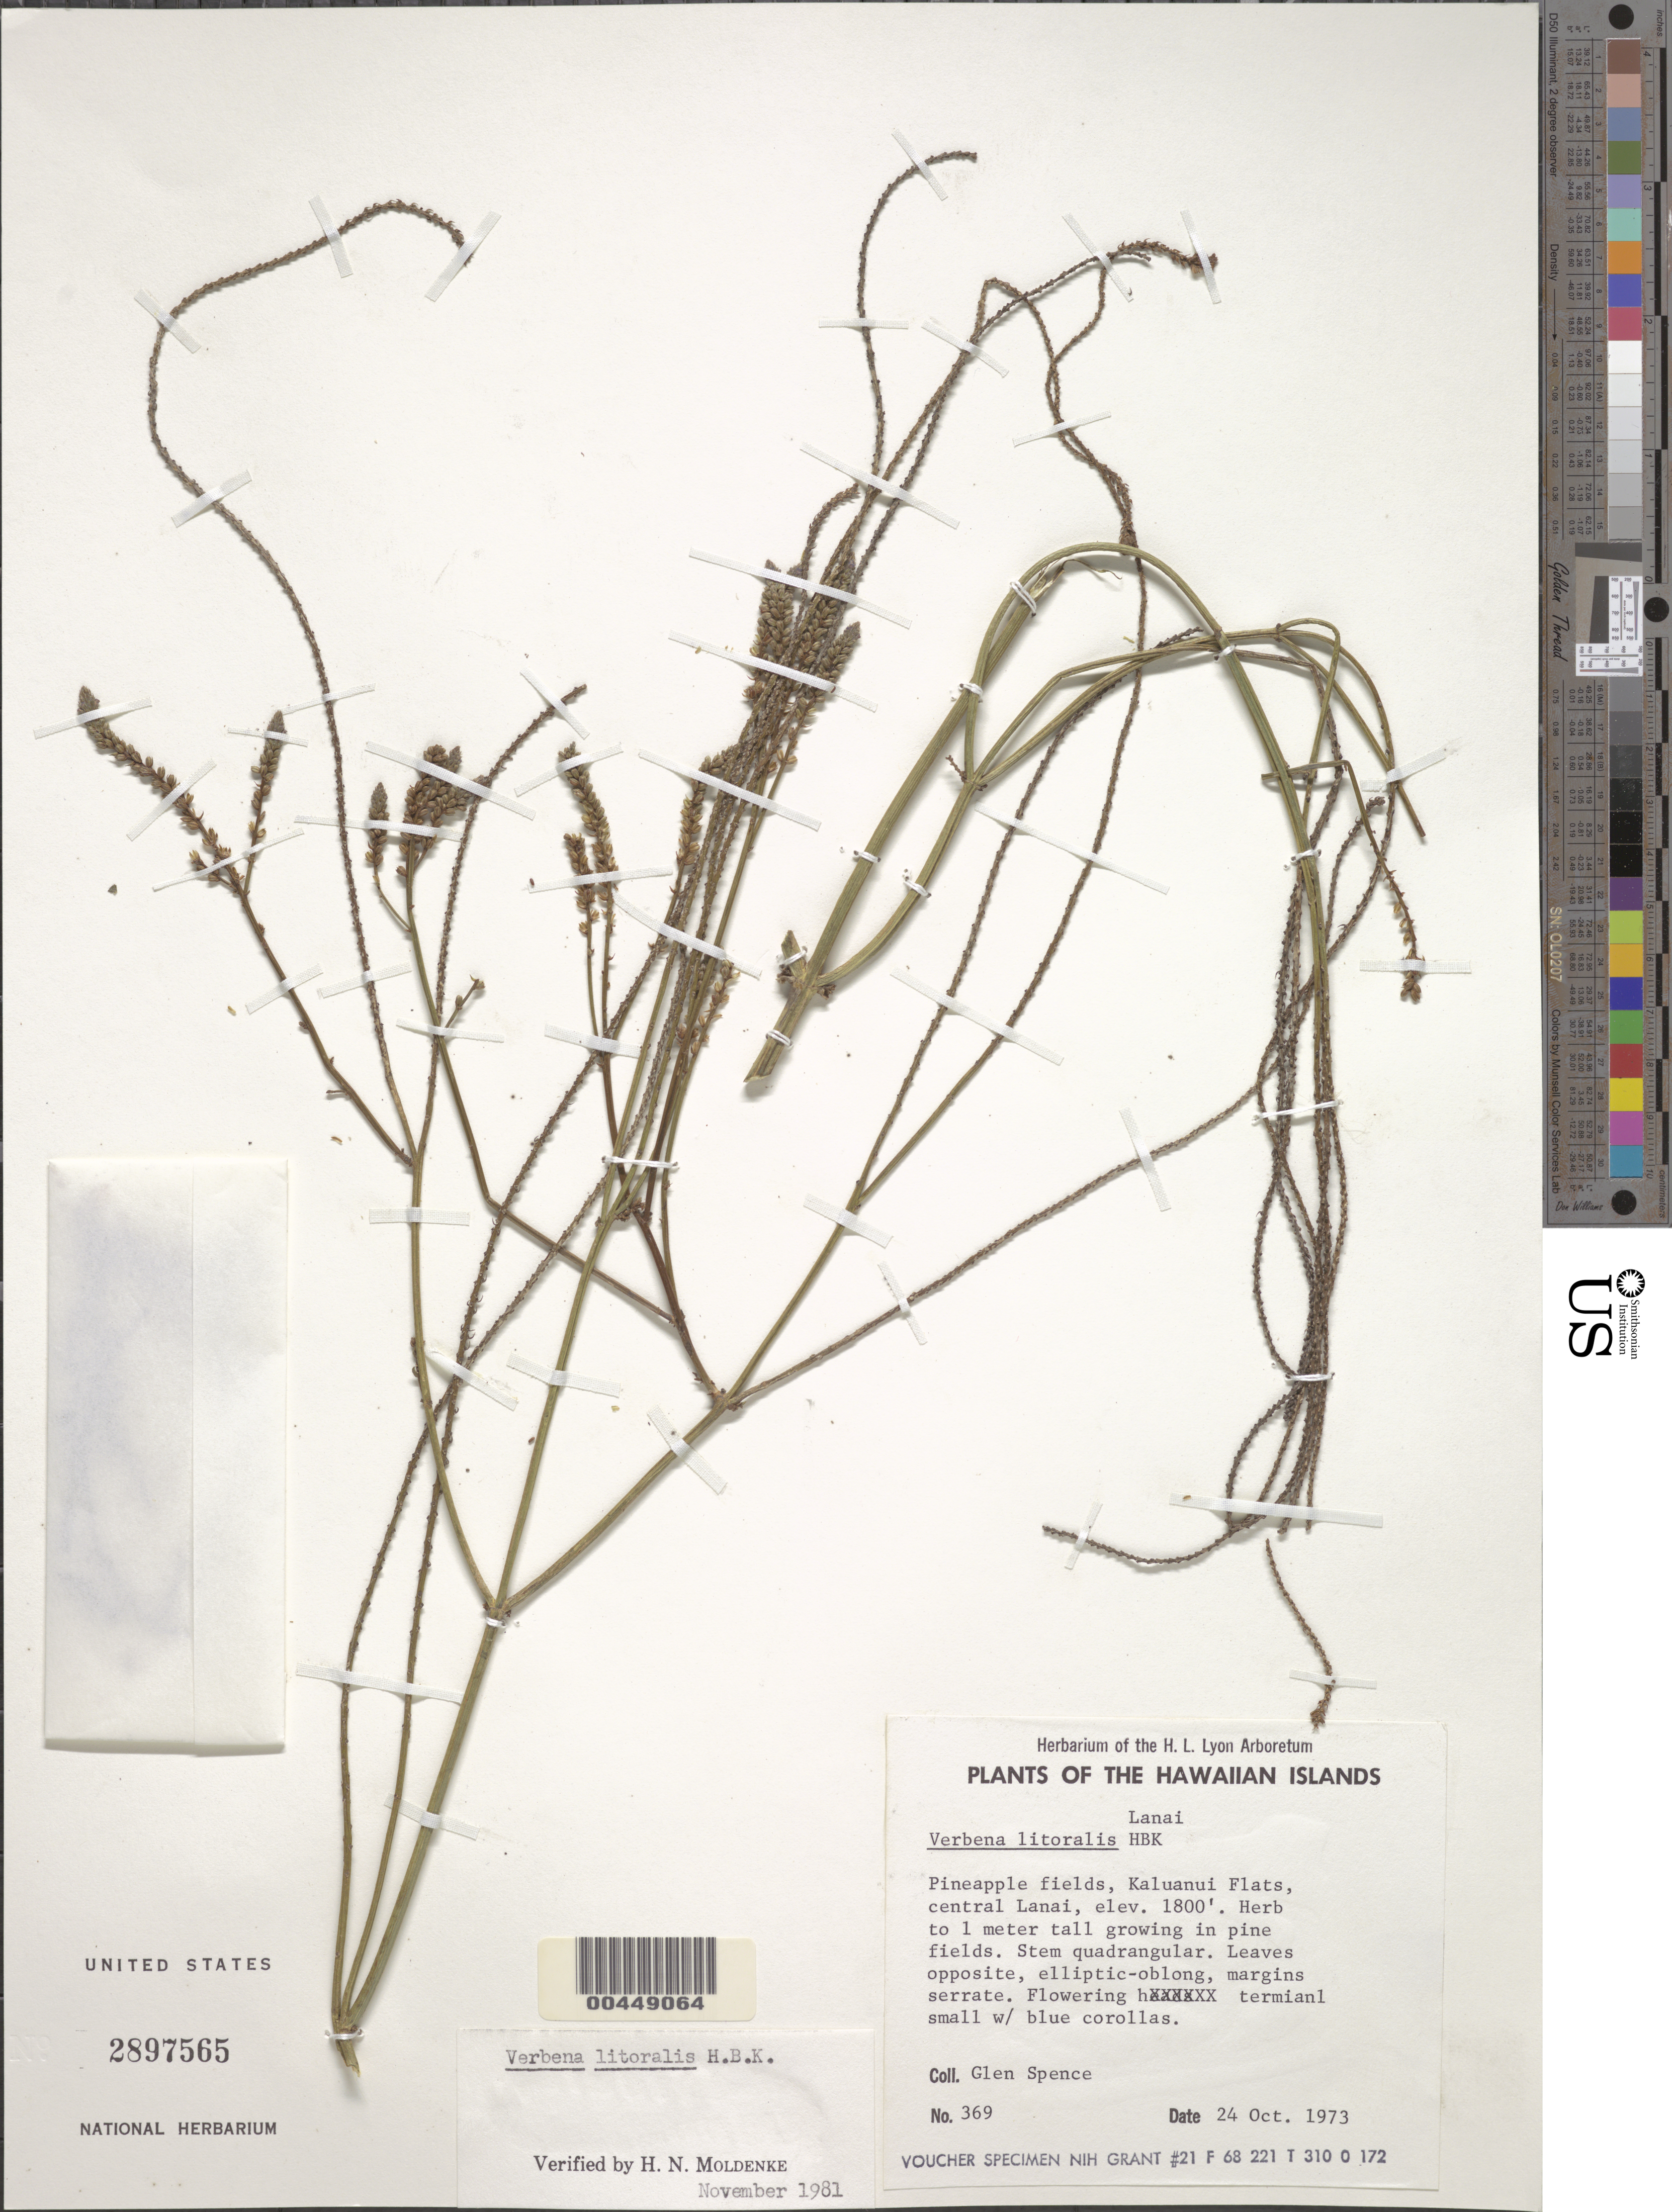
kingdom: Plantae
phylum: Tracheophyta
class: Magnoliopsida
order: Lamiales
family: Verbenaceae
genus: Verbena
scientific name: Verbena litoralis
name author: Kunth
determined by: Moldenke, H. N.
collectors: G. Spence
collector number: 369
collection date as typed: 24 Oct 1973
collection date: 1973-10-24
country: United States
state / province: Hawaii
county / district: Maui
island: Lana'i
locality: Kaluanui Flats, central Lanai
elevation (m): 549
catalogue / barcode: US 2897565